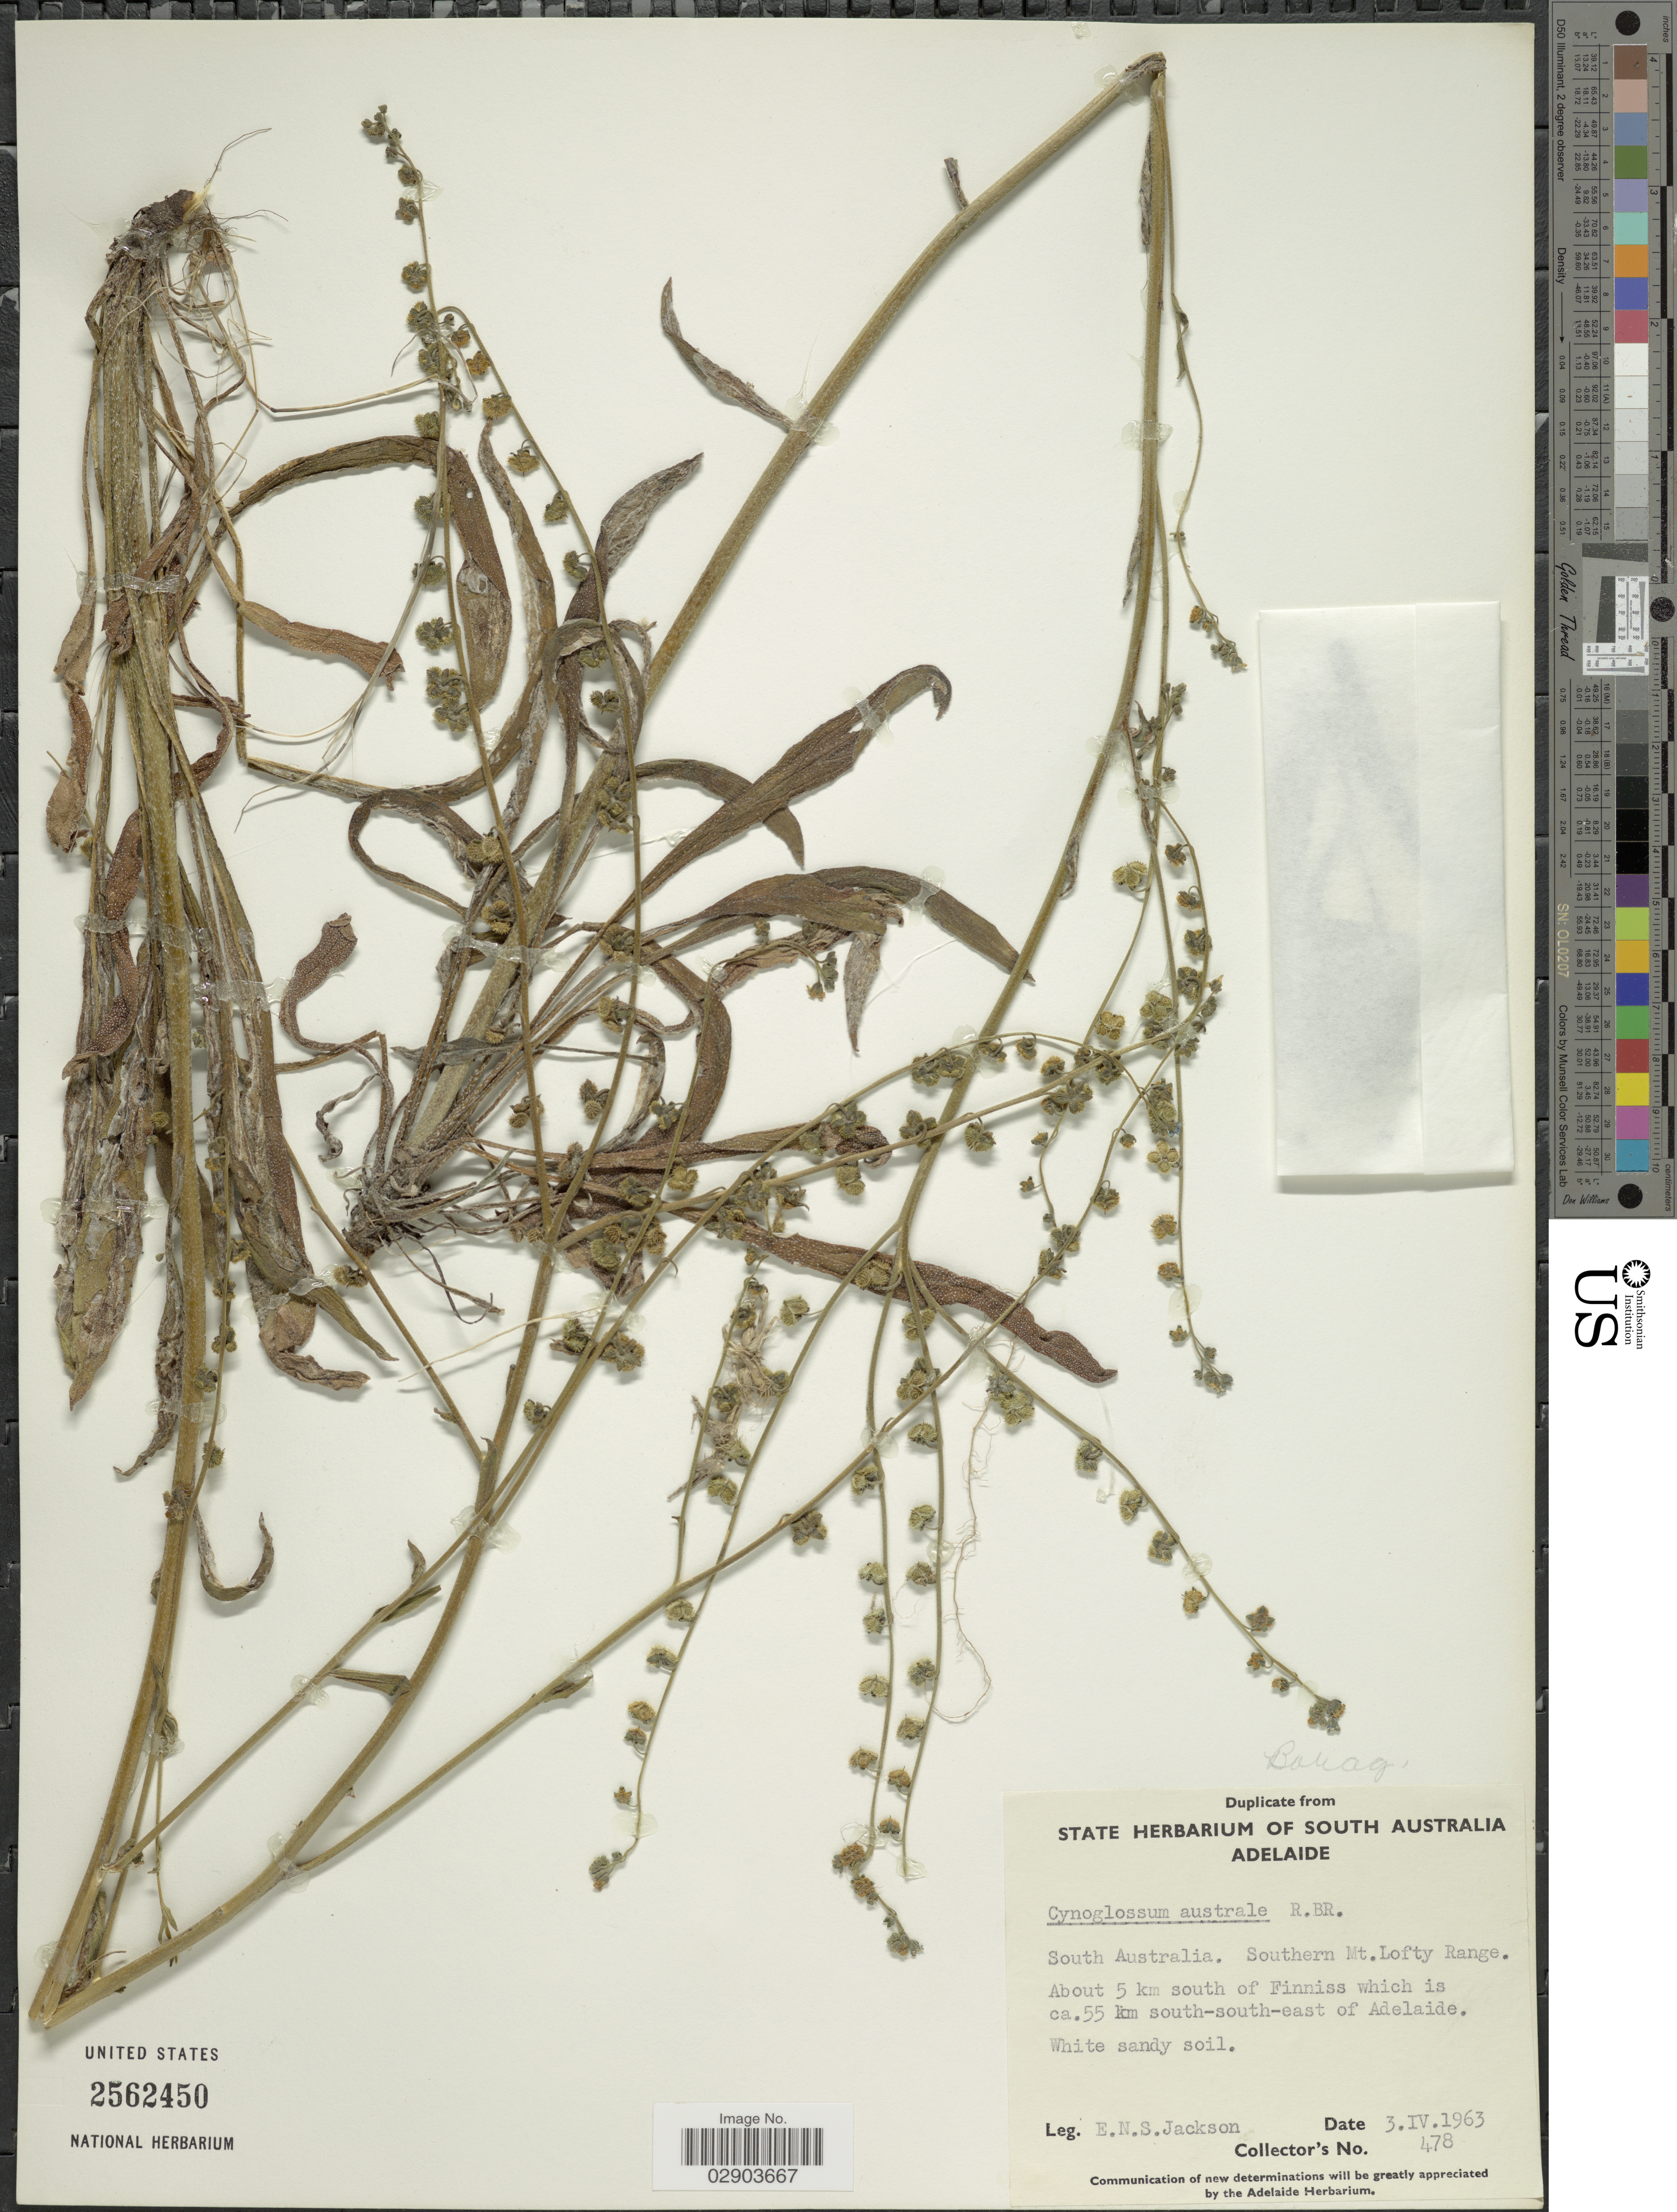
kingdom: Plantae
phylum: Tracheophyta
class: Magnoliopsida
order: Boraginales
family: Boraginaceae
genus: Cynoglossum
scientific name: Cynoglossum australe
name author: R. Br.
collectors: E. Jackson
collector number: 478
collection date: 1963-04-03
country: Australia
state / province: South Australia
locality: South Australia, Southern Mt., Lofty Range, About 5 km south of Finniss which is ca. 55 km south-south-east of Adelaide.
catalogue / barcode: US 2562450